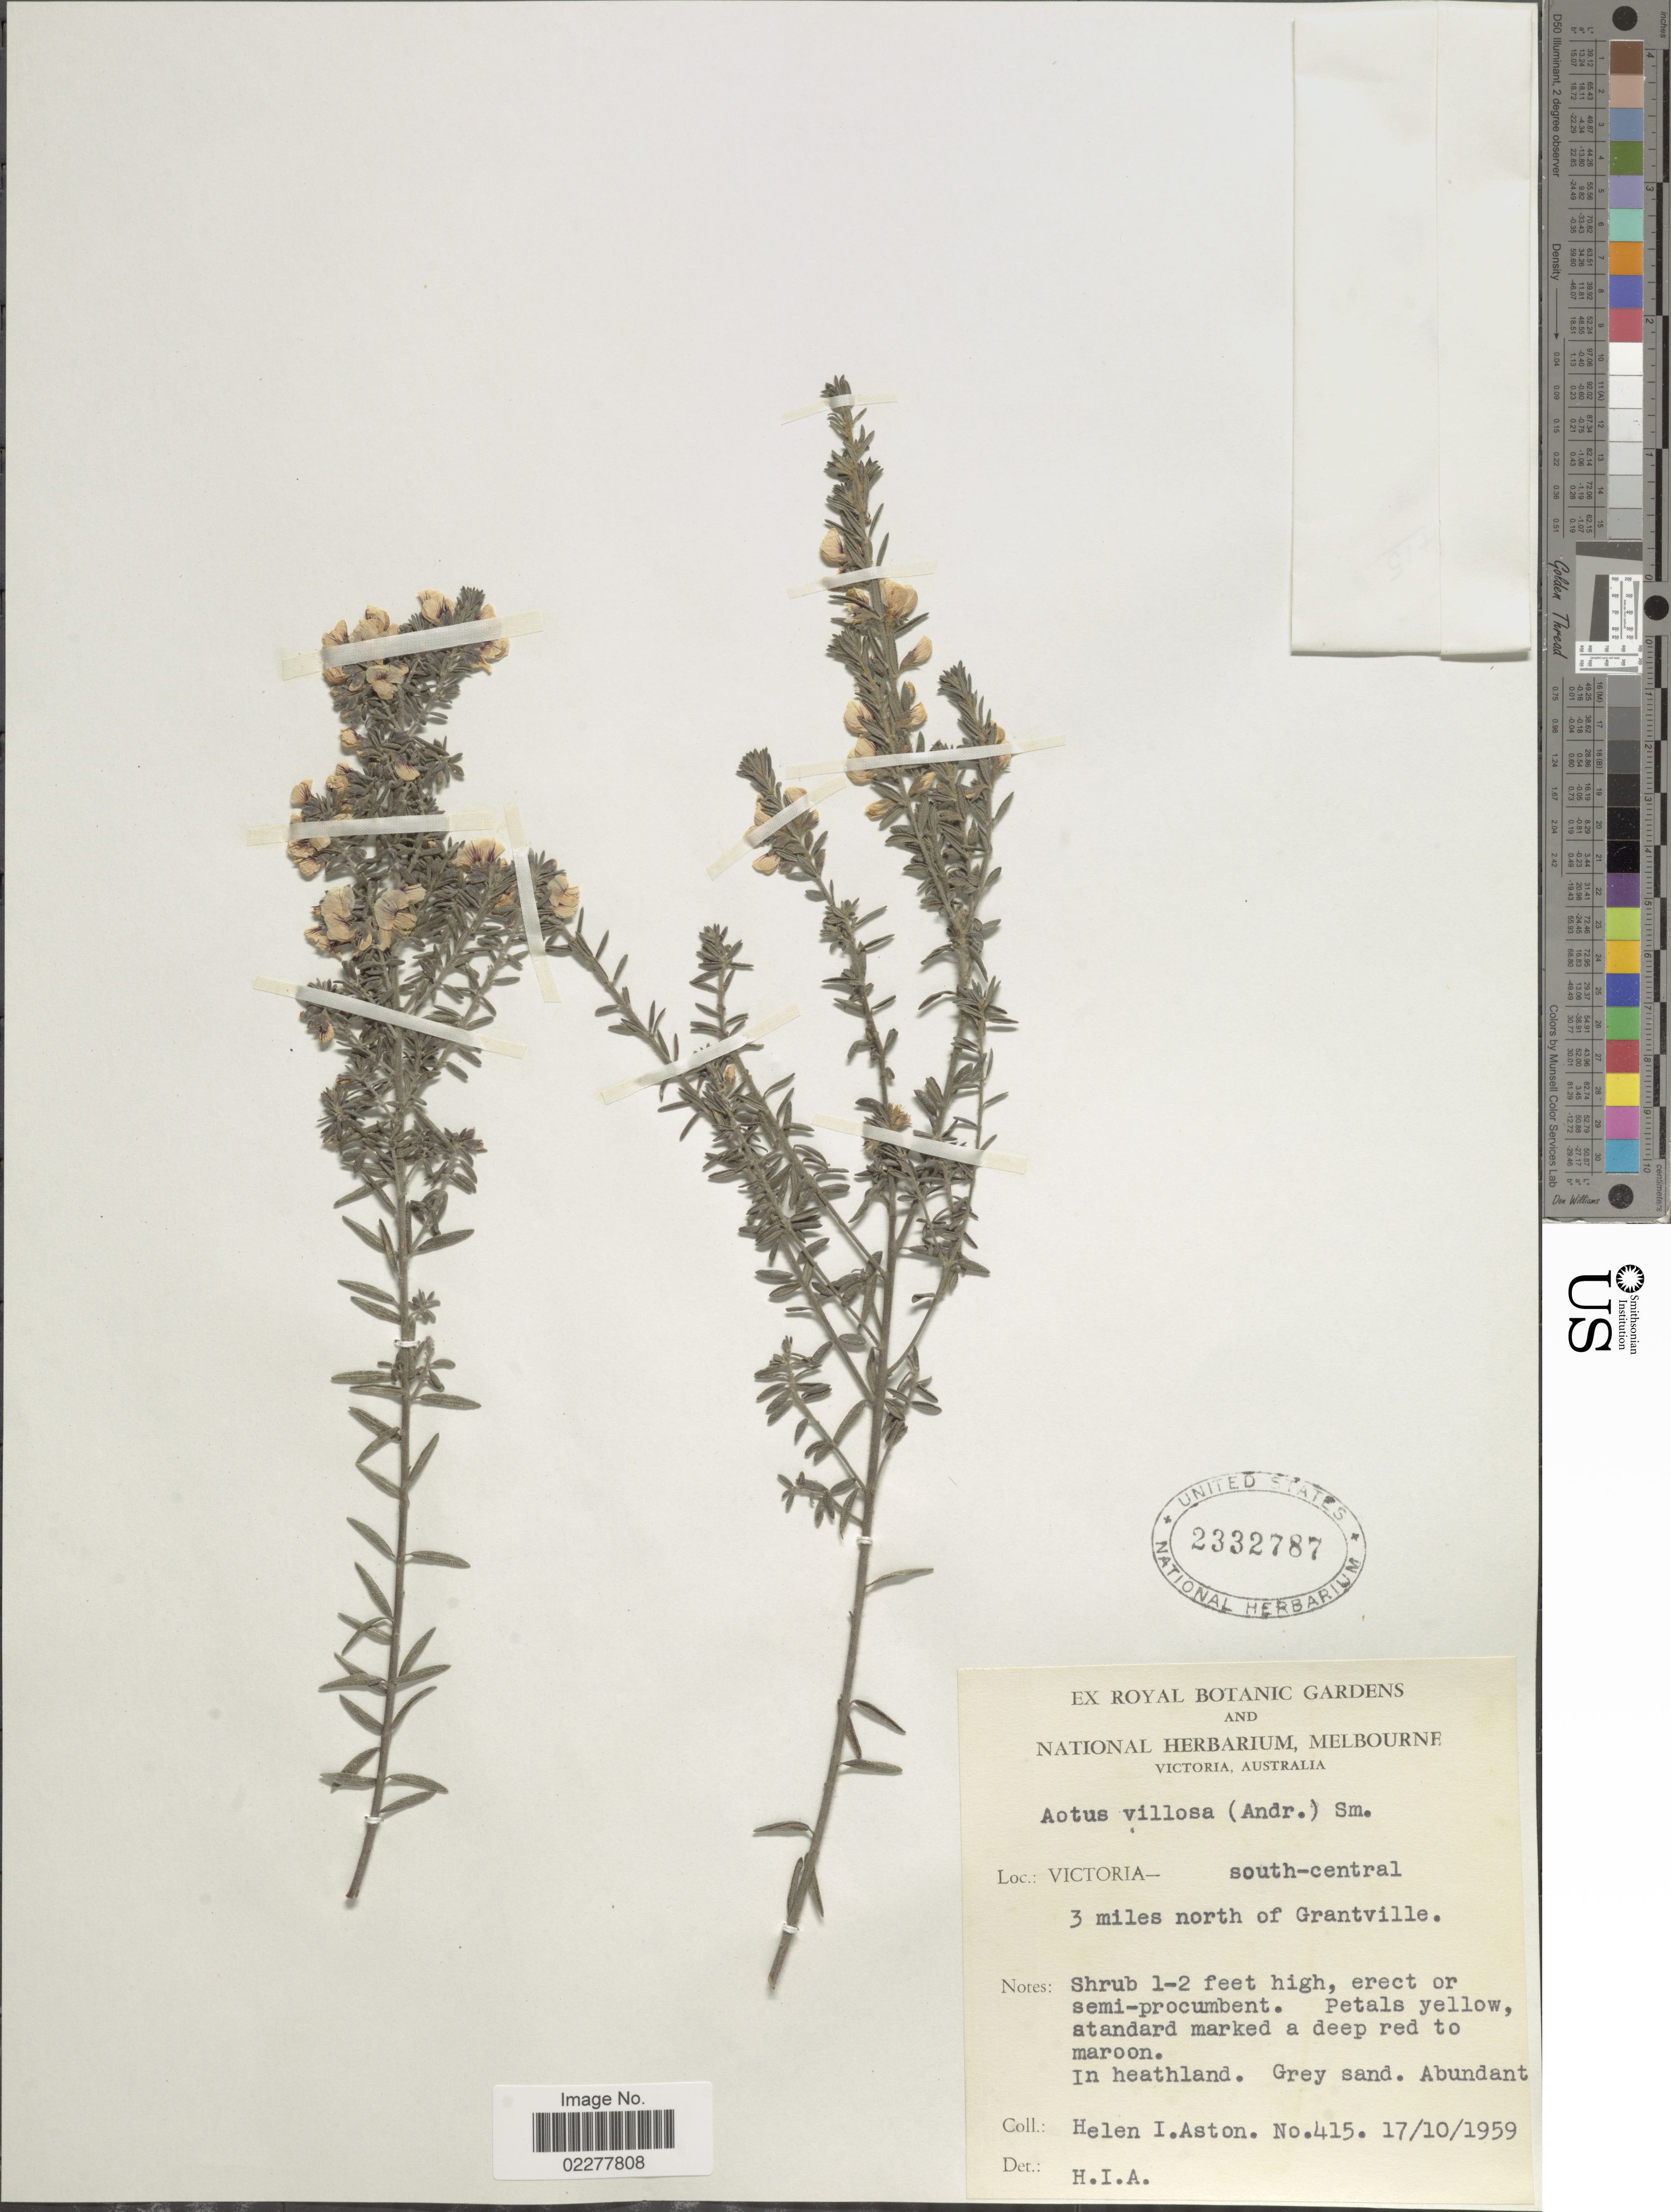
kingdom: Plantae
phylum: Tracheophyta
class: Magnoliopsida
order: Fabales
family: Fabaceae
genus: Aotus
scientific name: Aotus villosa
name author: Sm.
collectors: H. I. Aston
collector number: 415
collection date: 1959-10-17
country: Australia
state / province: Victoria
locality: Victoria - south-central. 3 miles north of Grantville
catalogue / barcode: US 2332787